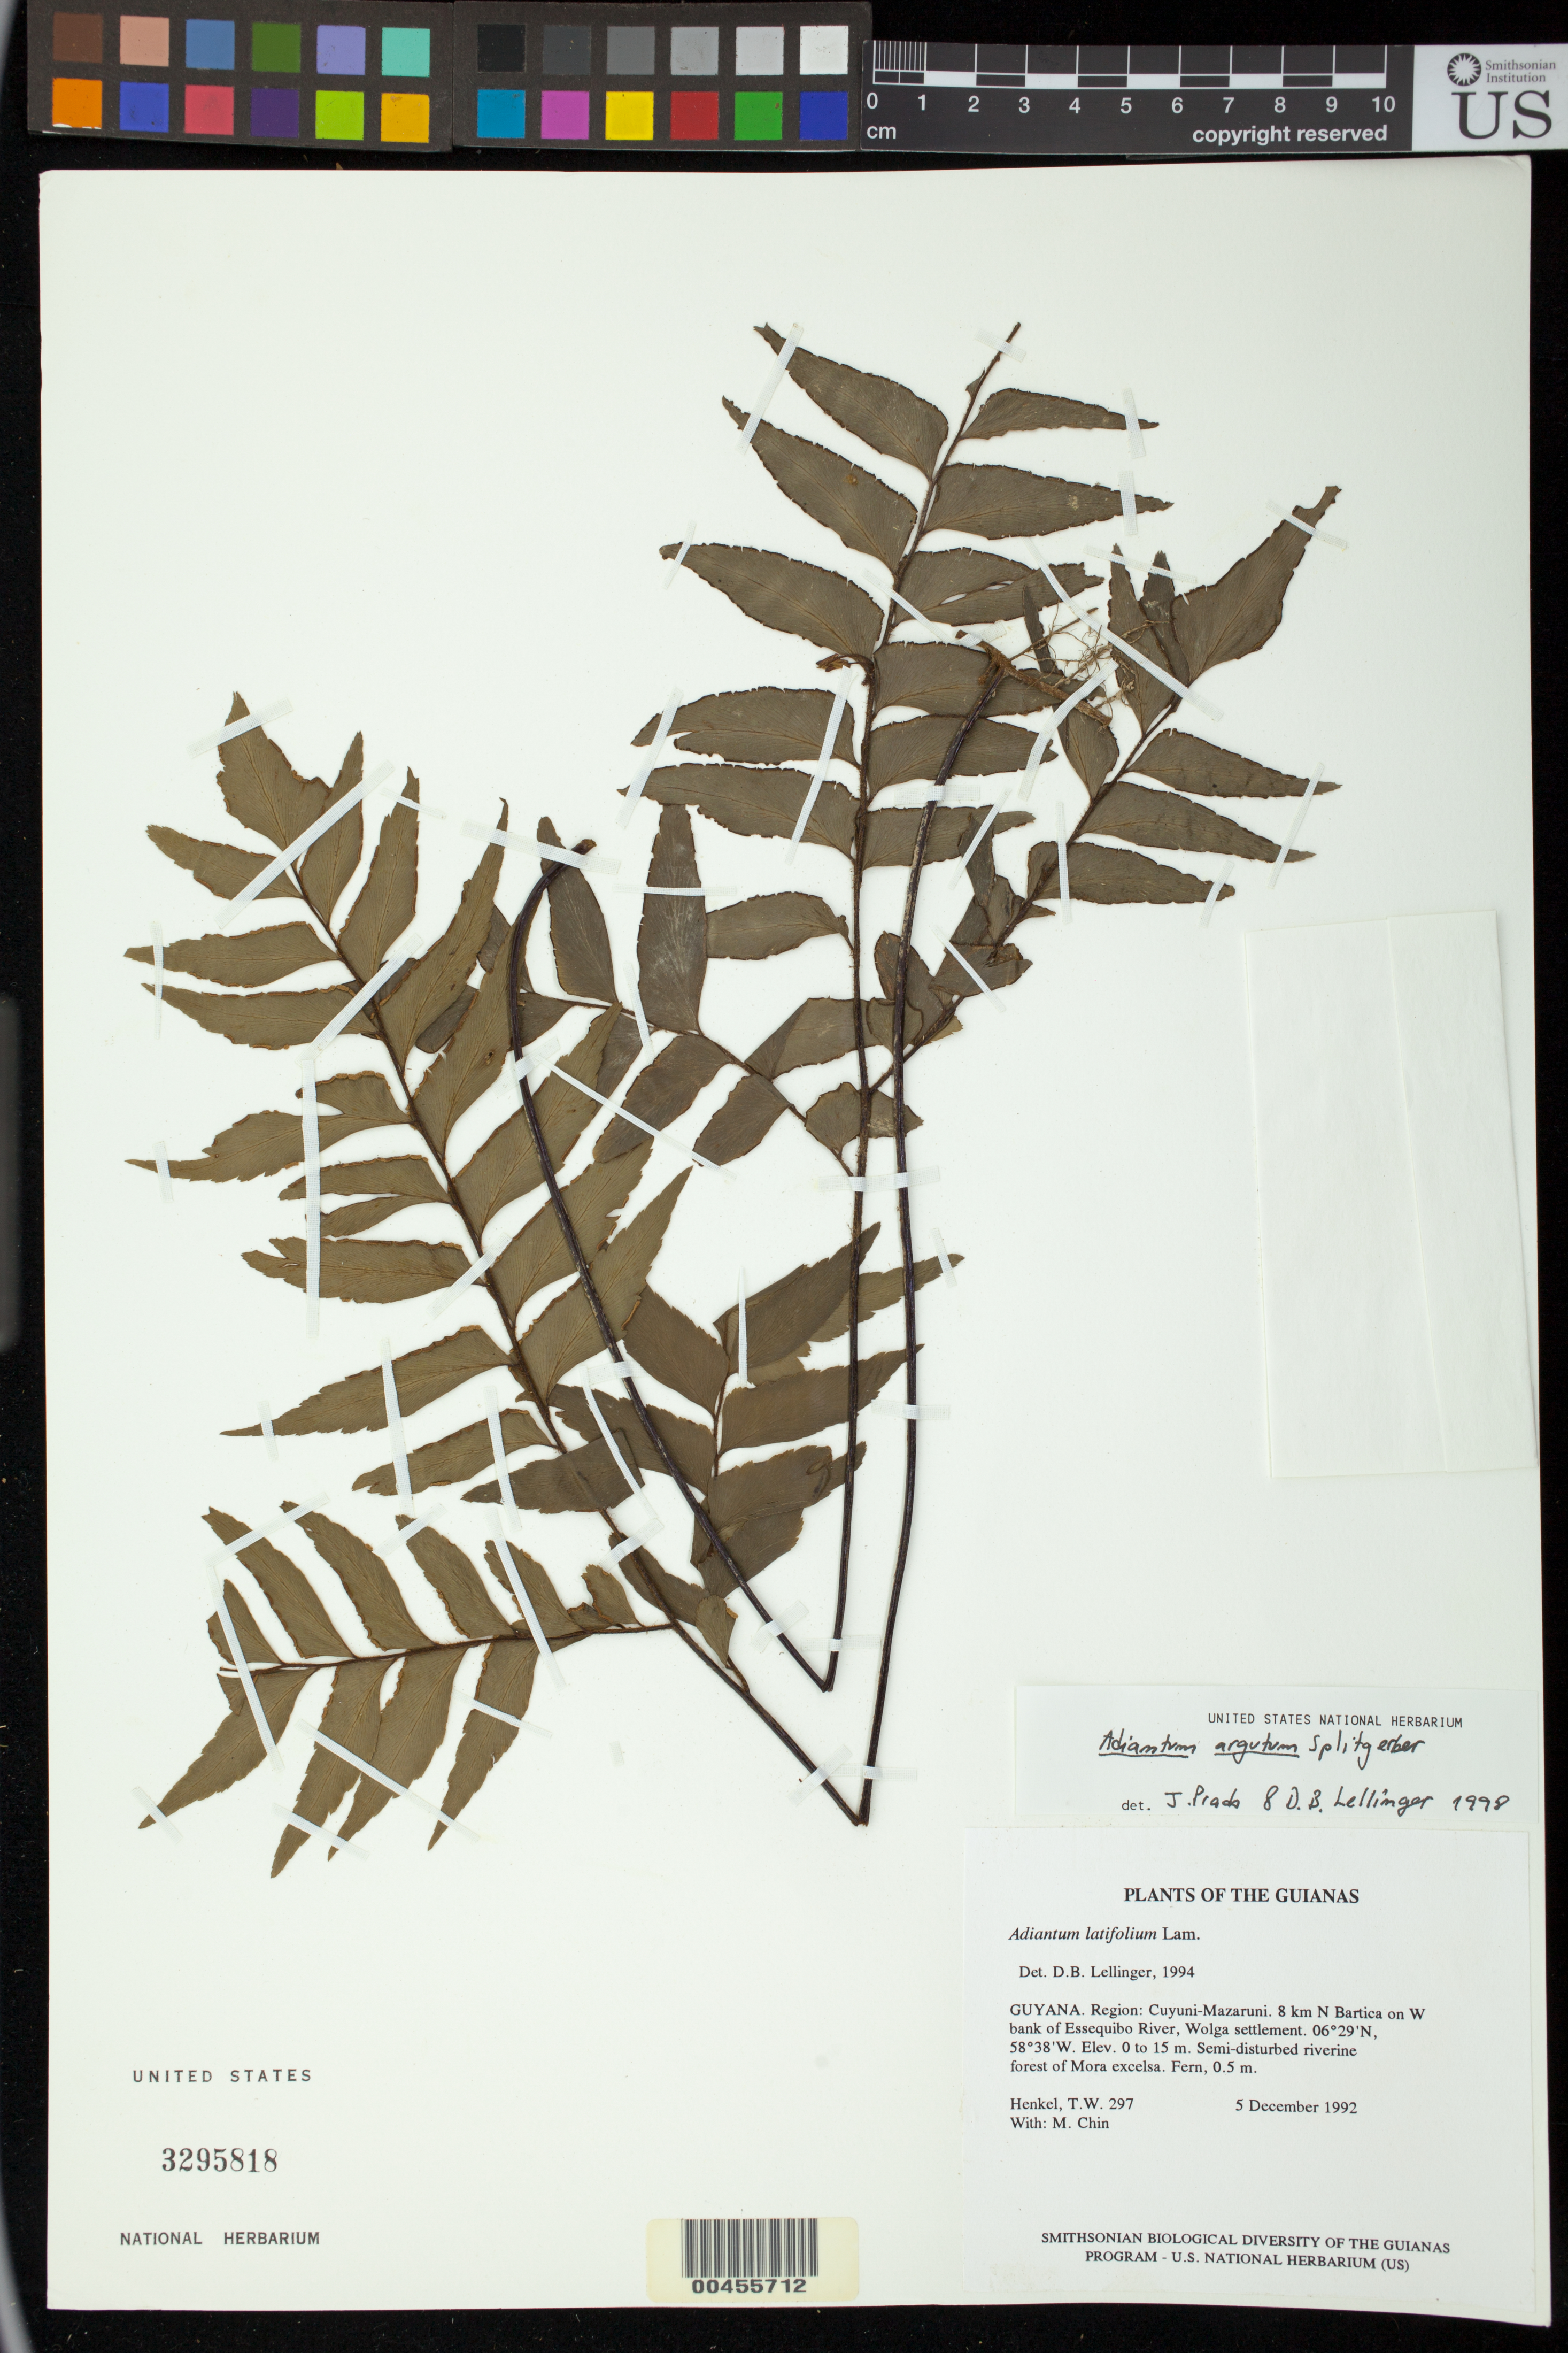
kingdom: Plantae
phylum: Tracheophyta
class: Polypodiopsida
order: Polypodiales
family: Pteridaceae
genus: Adiantum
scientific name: Adiantum argutum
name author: Splitg.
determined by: Prado, J.; Lellinger, D. B.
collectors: T. Henkel & M. Chin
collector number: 297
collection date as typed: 5 December 1992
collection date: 1992-12-05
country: Guyana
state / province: Cuyuni-Mazaruni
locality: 8 km N Bartica on W bank of Essequibo River, Wolga settlement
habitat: Semi-disturbed riverine forest of Mora excelsa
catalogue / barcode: US 3295818